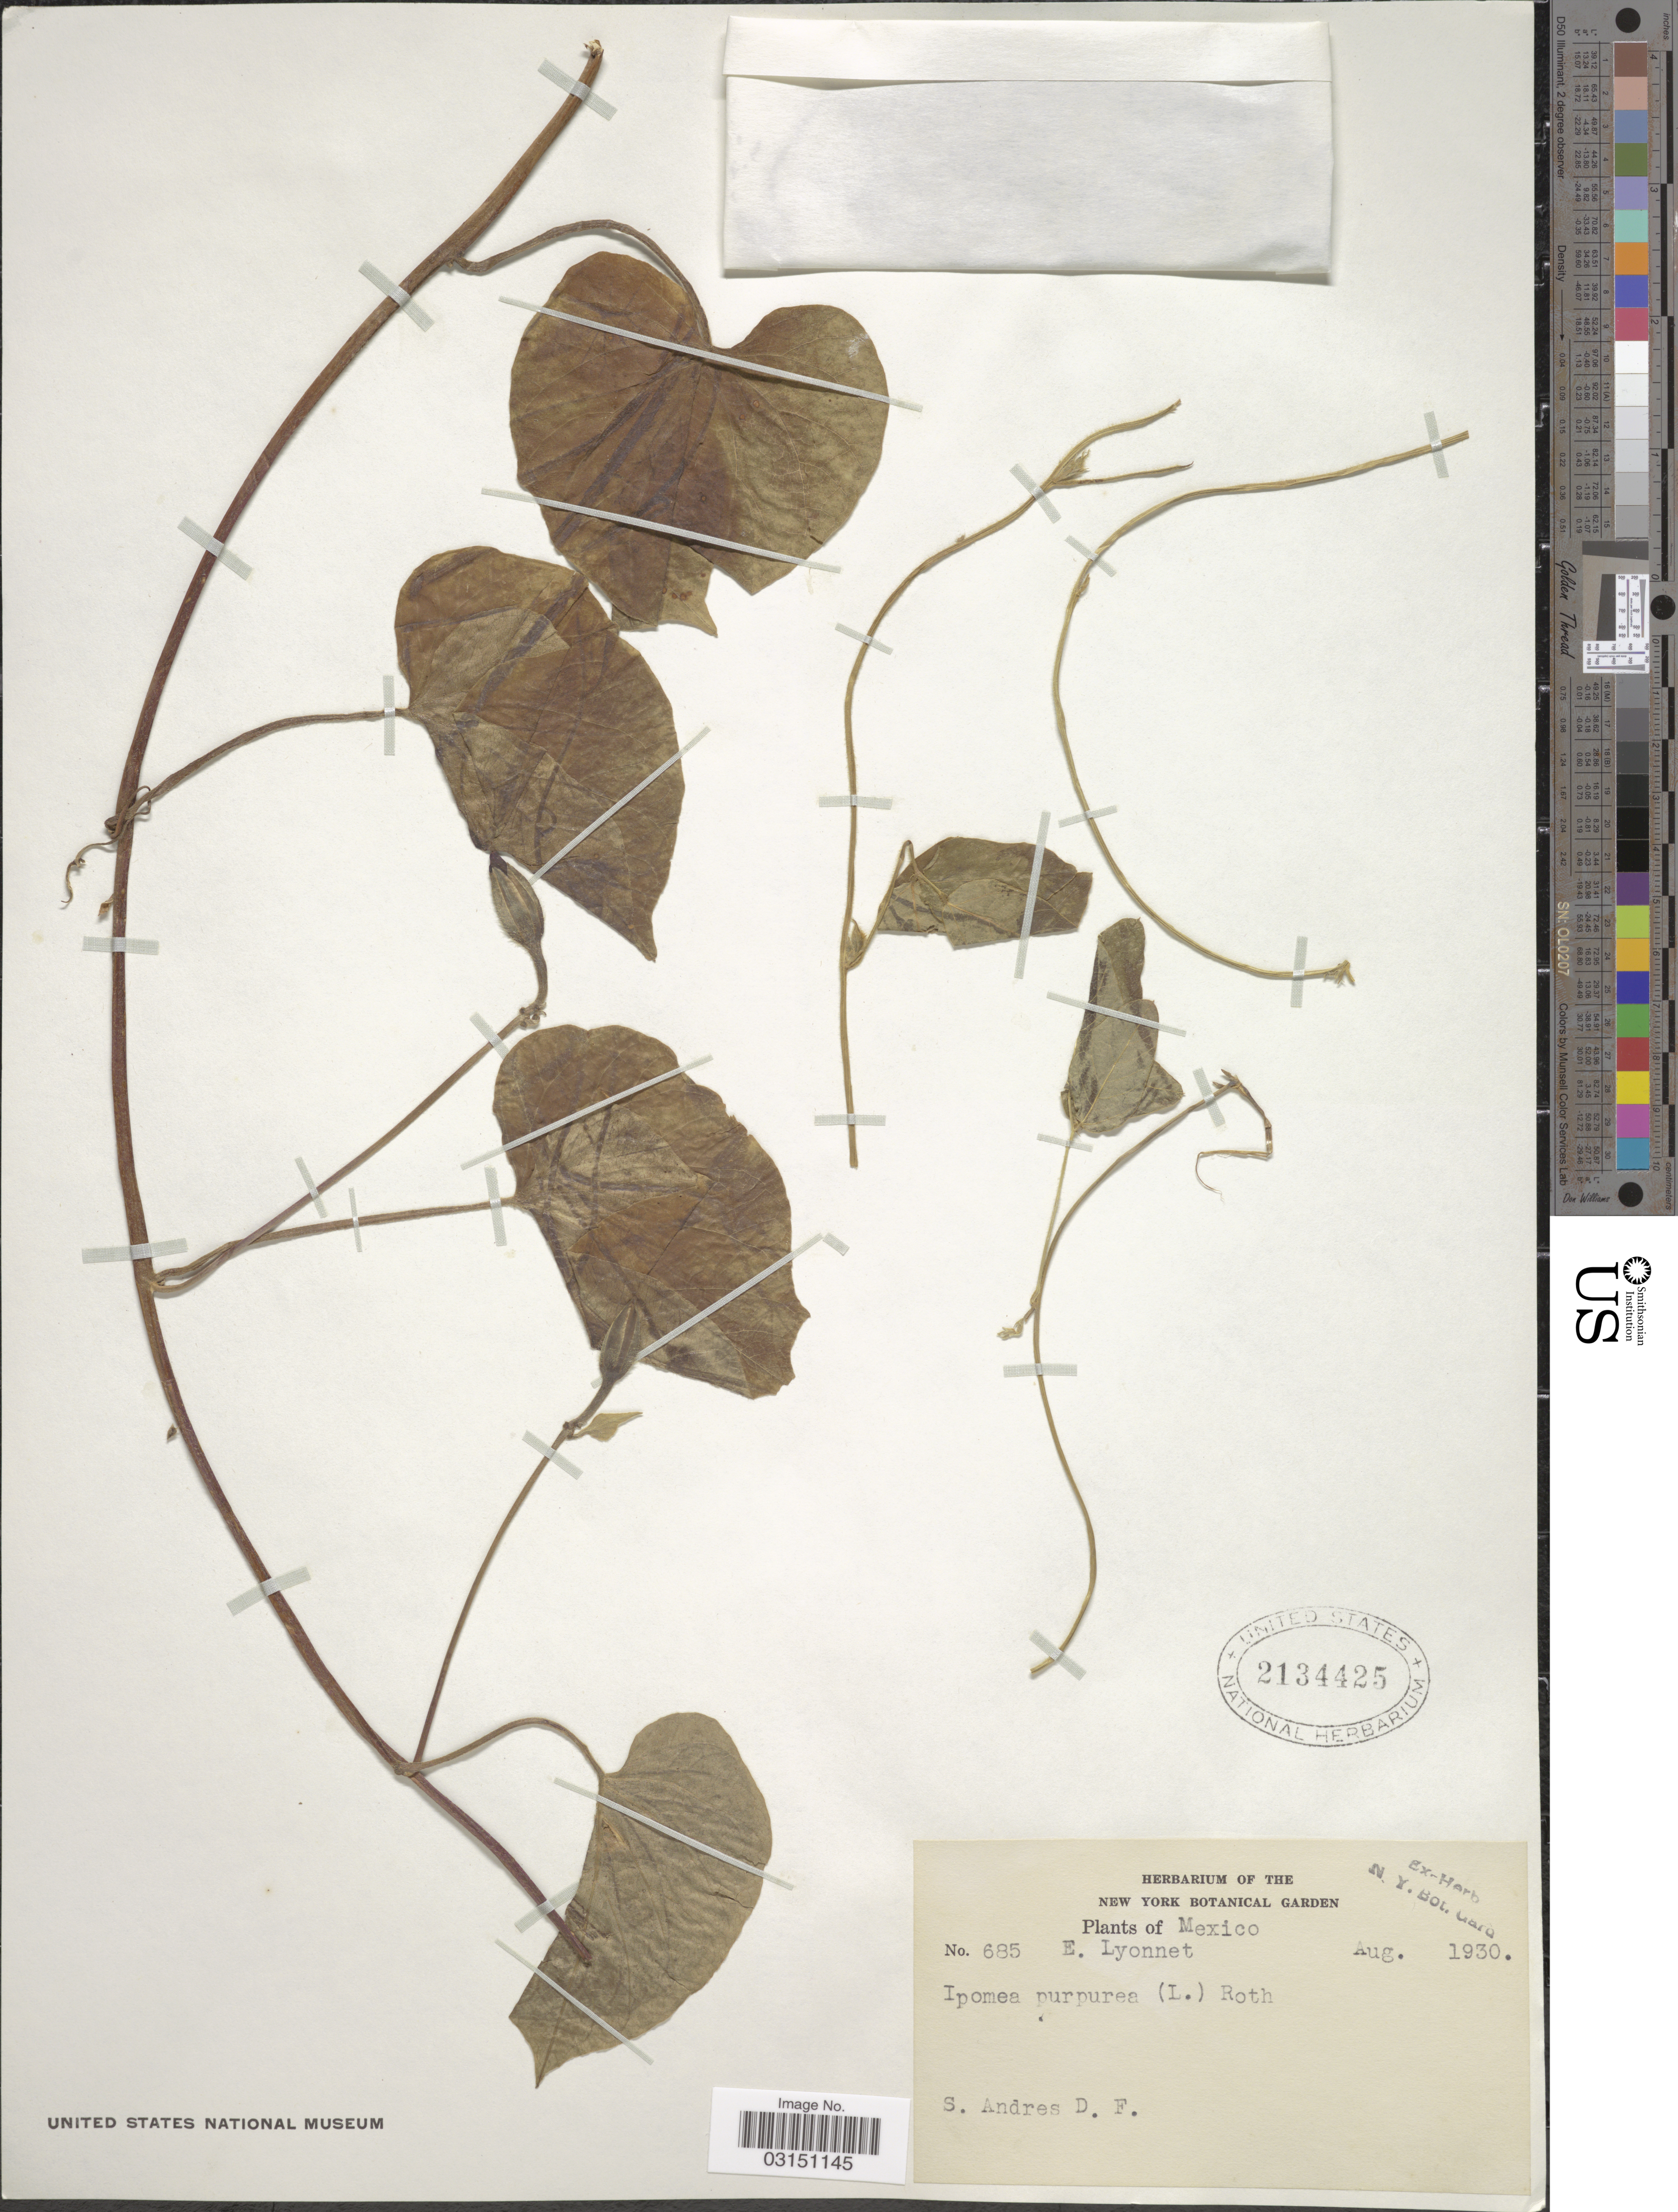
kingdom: Plantae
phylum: Tracheophyta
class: Magnoliopsida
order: Solanales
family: Convolvulaceae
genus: Ipomoea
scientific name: Ipomoea purpurea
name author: (L.) Roth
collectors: E. Lyonnet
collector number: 685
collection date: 1930-08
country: Mexico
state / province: Distrito Federal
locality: S. Andres D.F.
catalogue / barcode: US 2134425